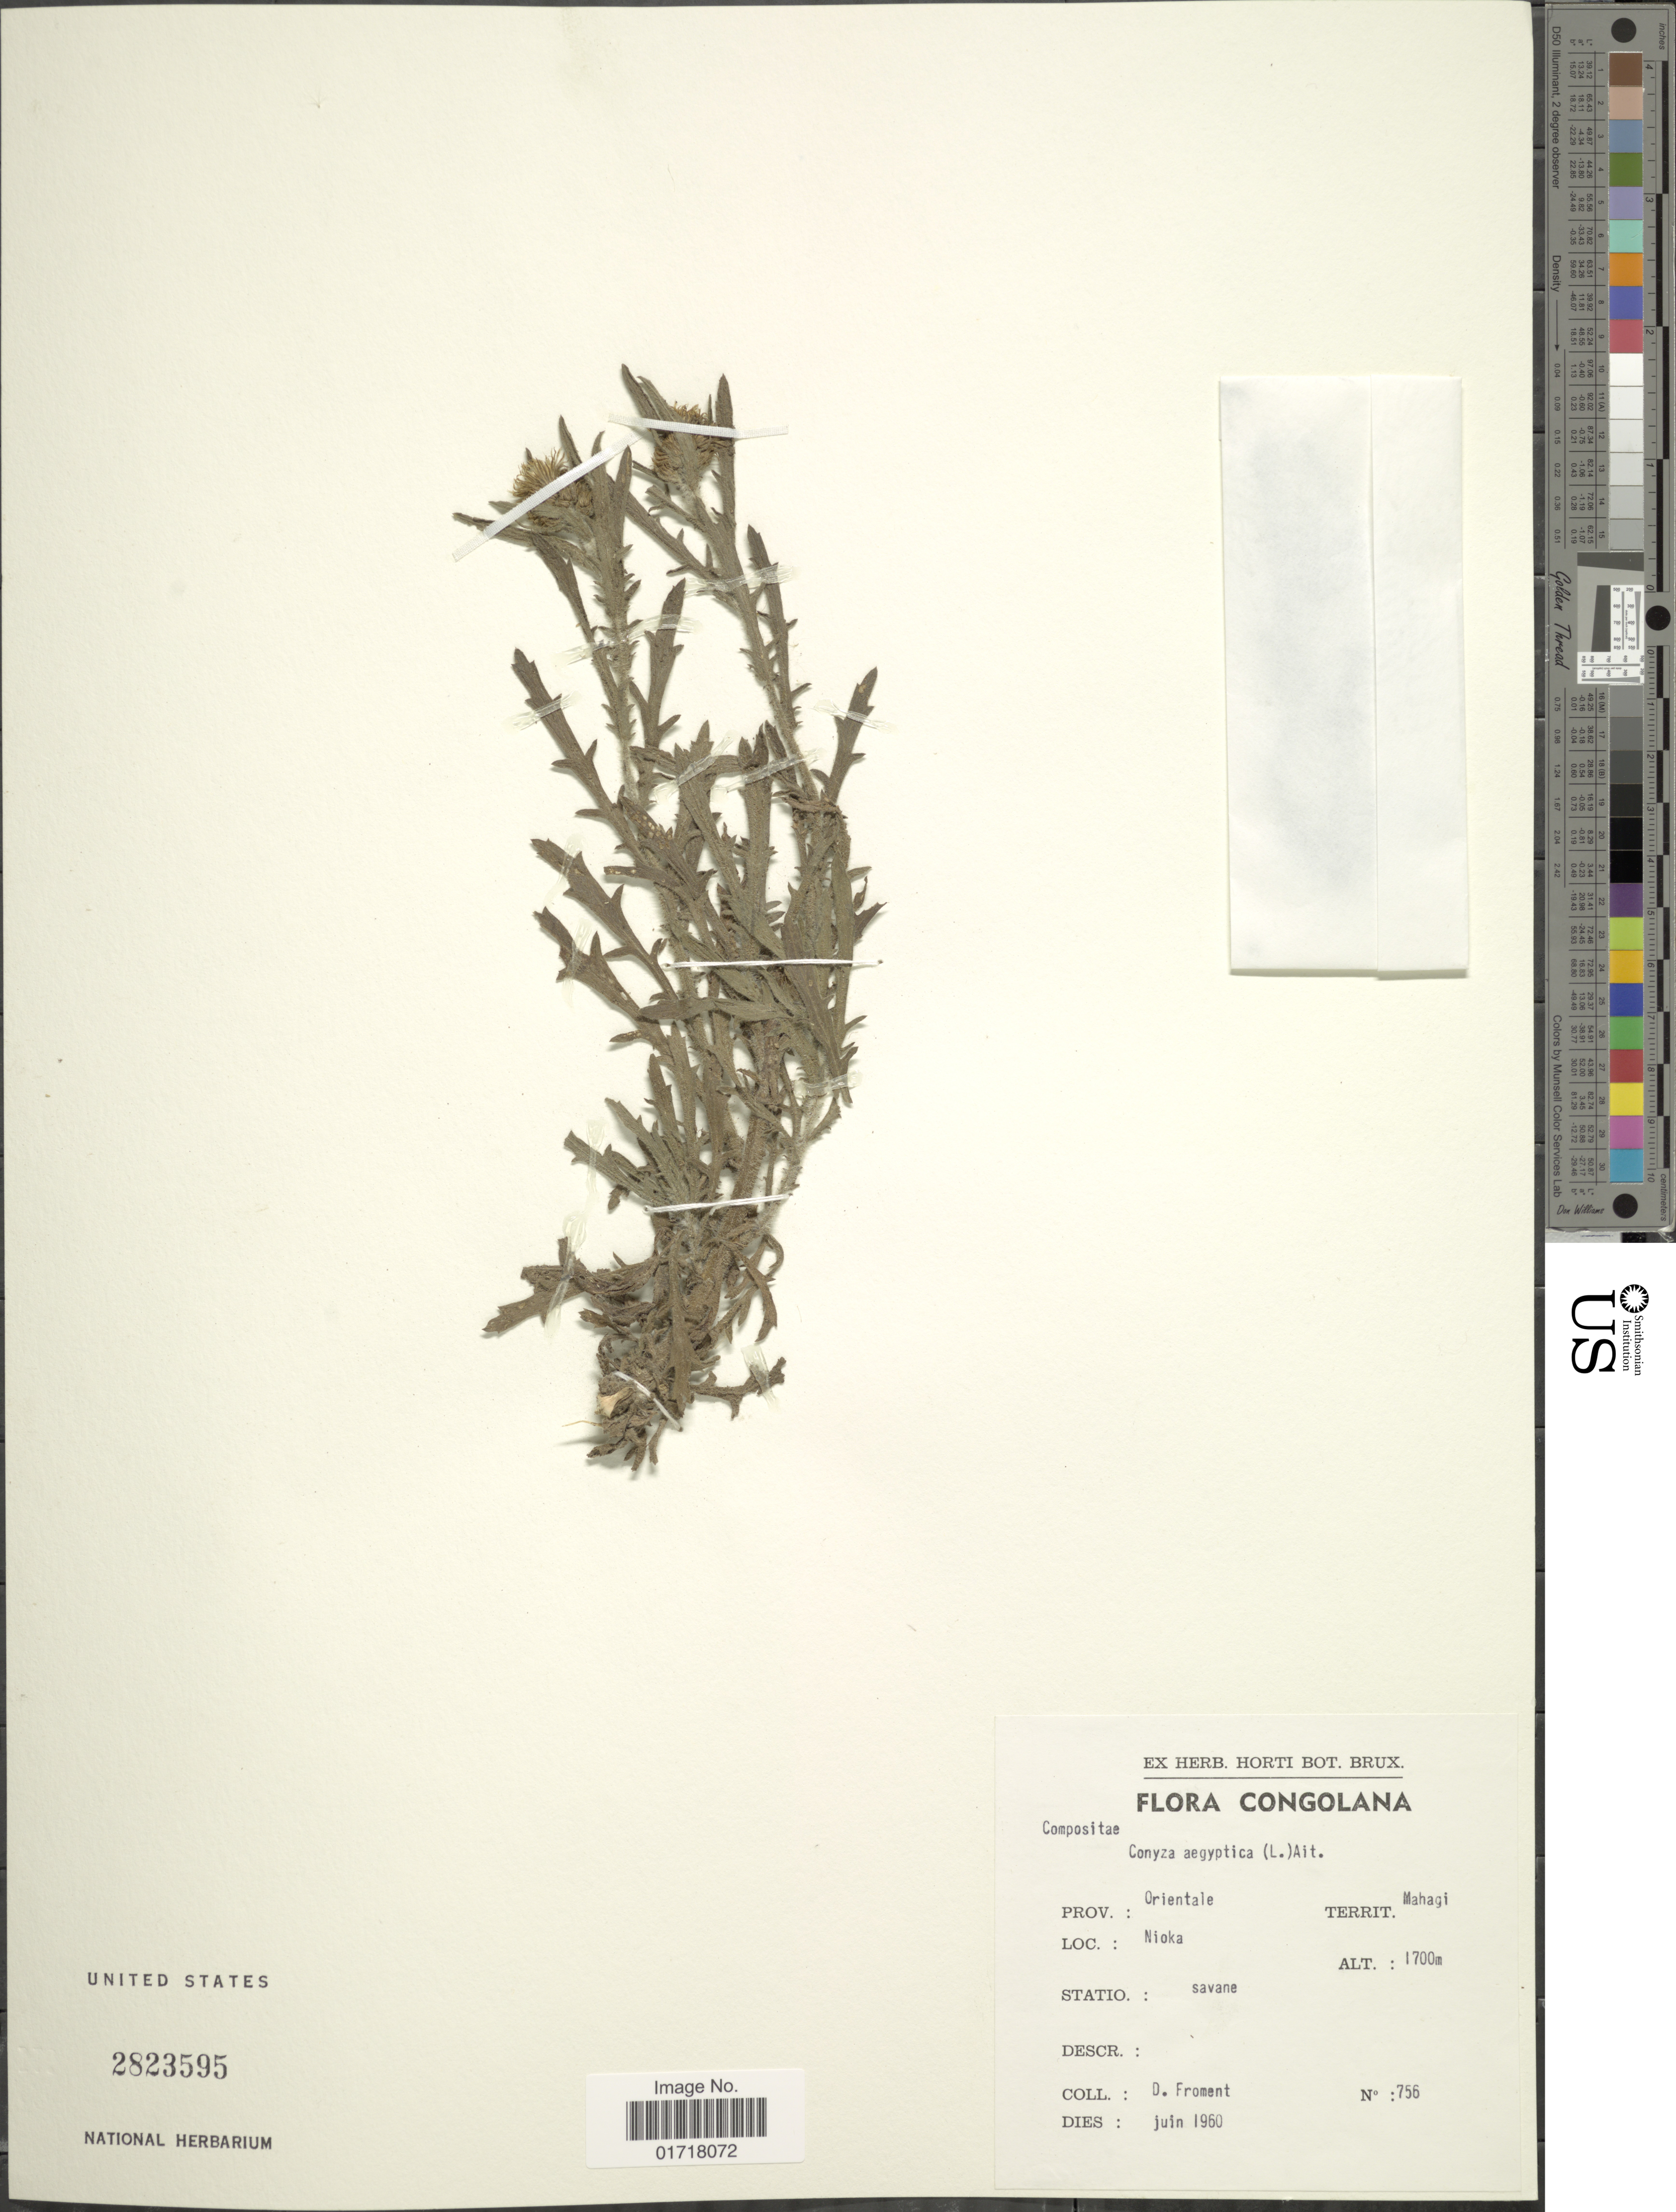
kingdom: Plantae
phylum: Tracheophyta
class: Magnoliopsida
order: Asterales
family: Asteraceae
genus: Conyza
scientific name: Conyza aegyptiaca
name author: (L.) Aiton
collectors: D. Froment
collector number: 756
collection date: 1960-06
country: Congo, Democratic Republic of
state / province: Ituri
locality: Congolana, Prov.: Orientale, Territ.: Mahagi, Nioka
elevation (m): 1700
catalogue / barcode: US 2823595